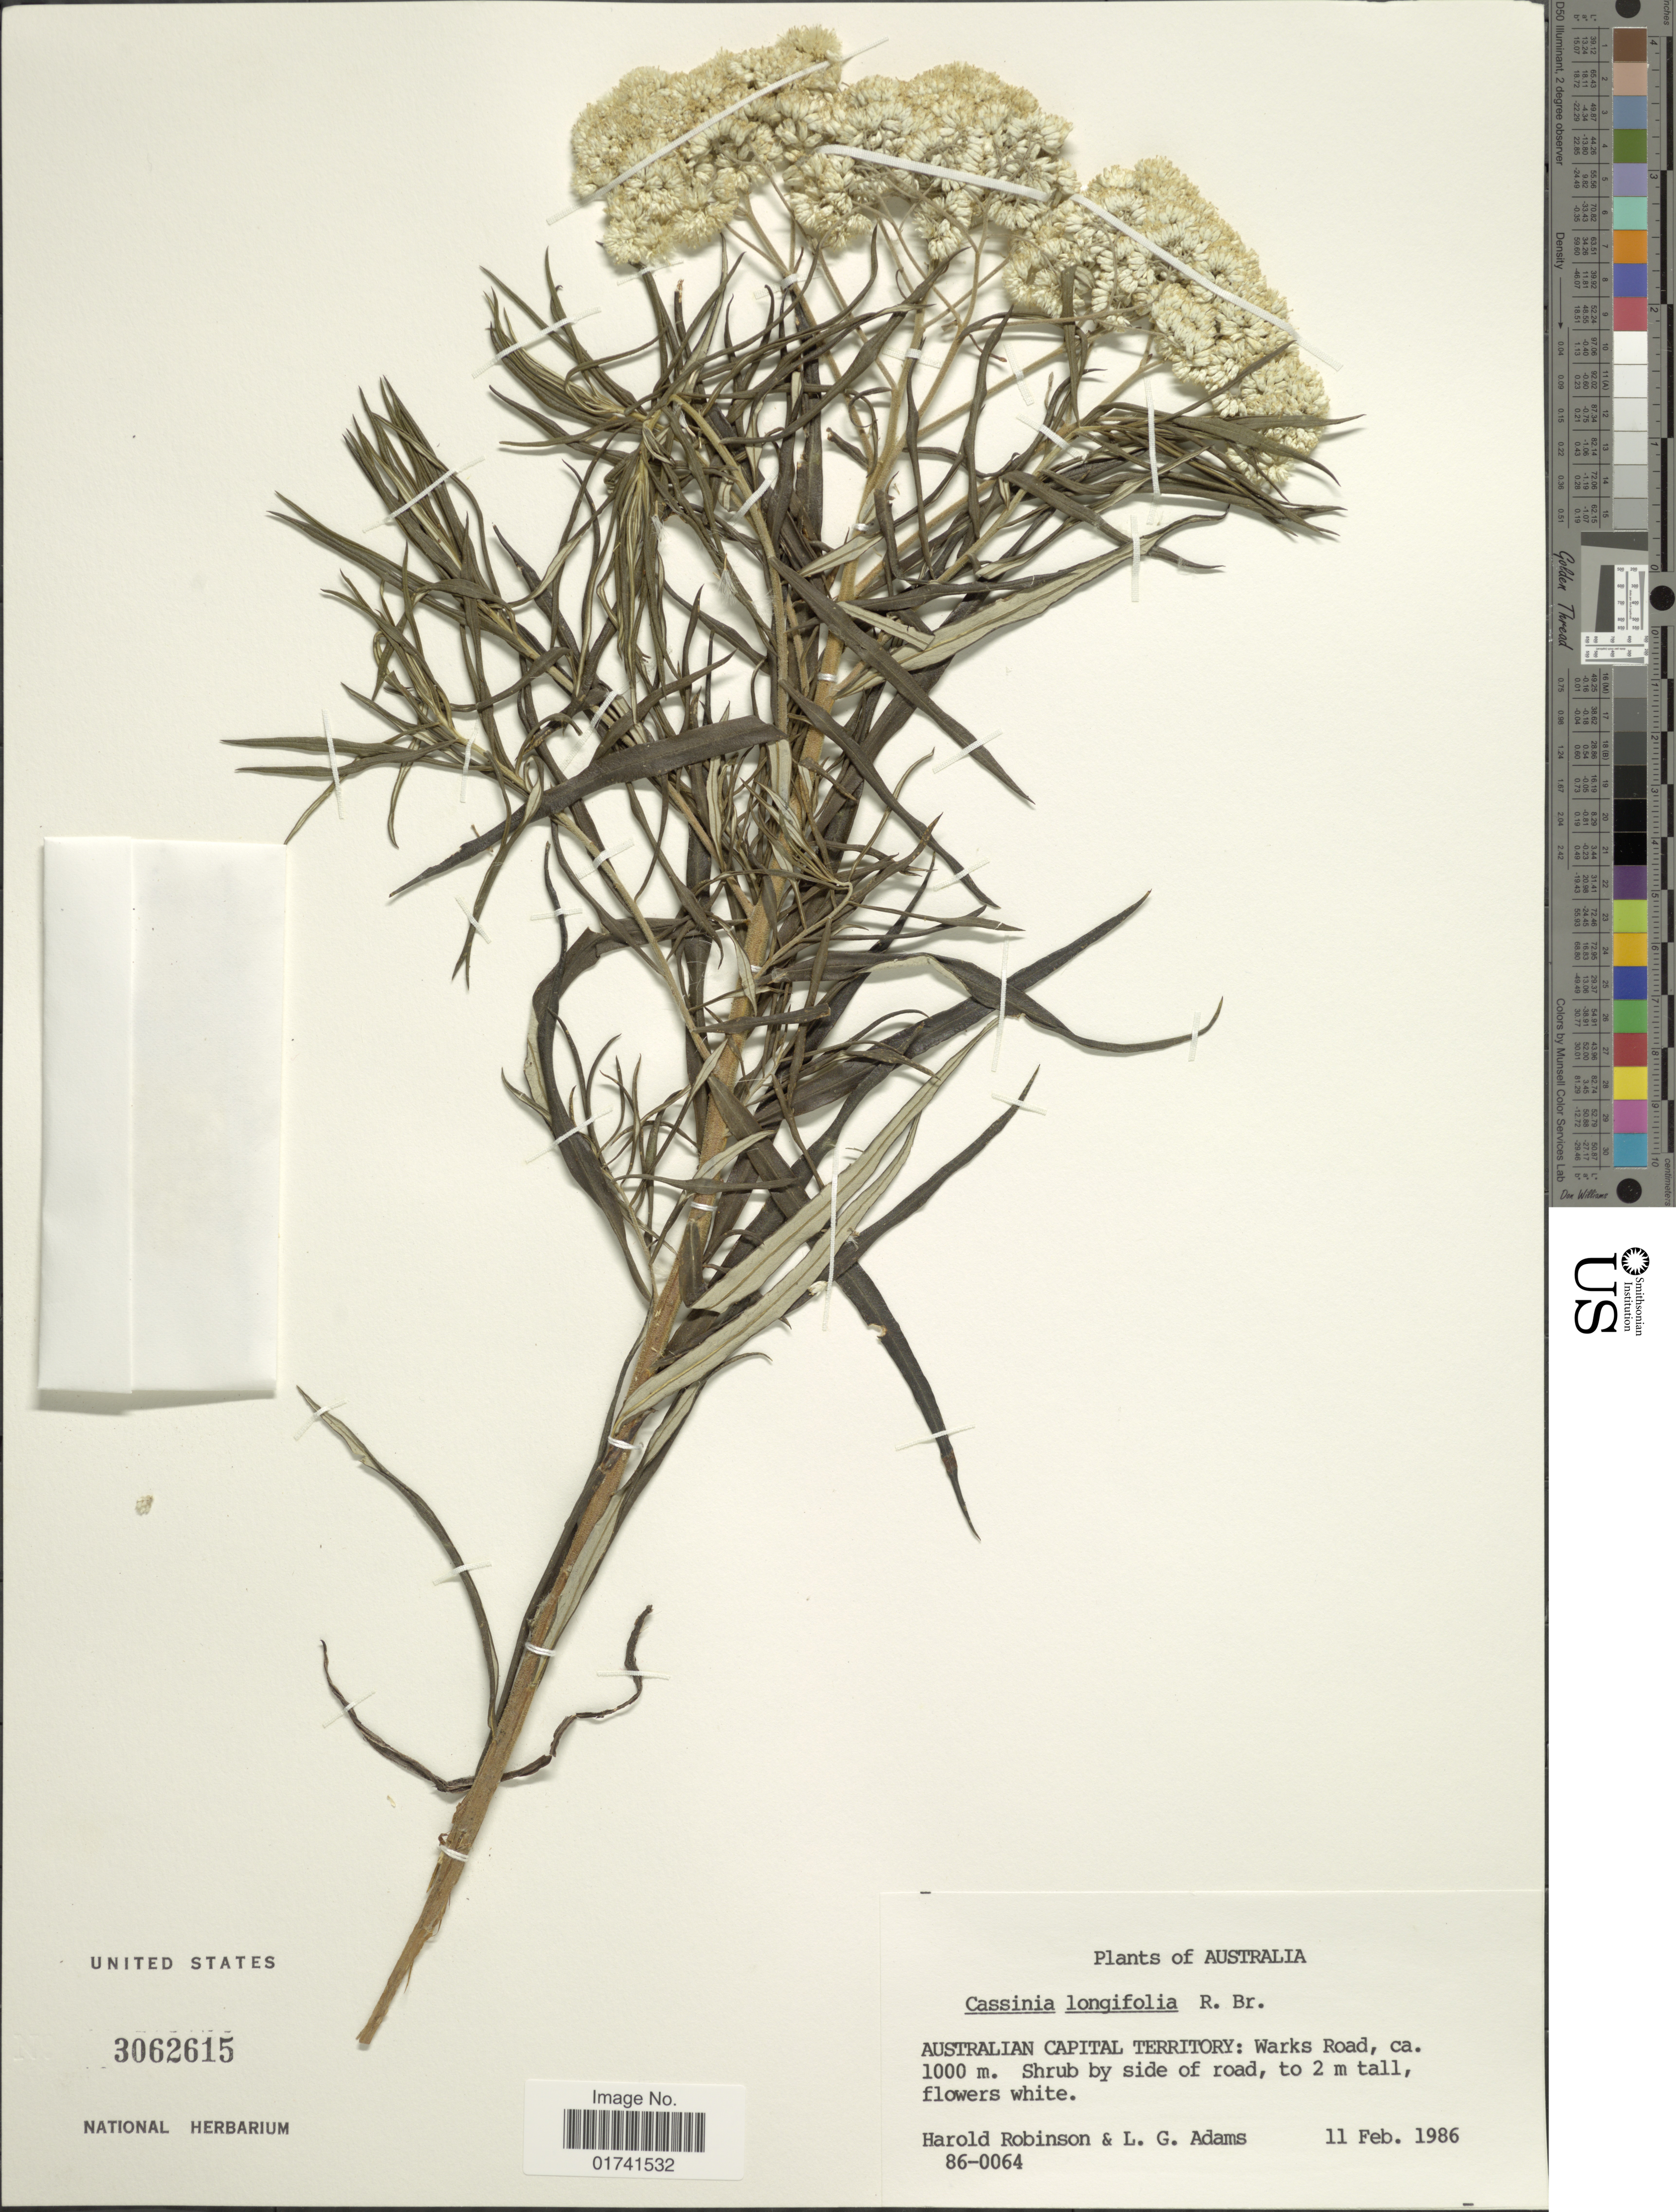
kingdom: Plantae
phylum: Tracheophyta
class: Magnoliopsida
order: Asterales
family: Asteraceae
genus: Cassinia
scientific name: Cassinia longifolia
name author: R. Br.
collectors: H. Robinson & L. G. Adams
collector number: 86-0064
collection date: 1986-02-11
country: Australia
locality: Australian Capital Territory: Warks Road, shrub by side of road.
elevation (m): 1000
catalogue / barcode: US 3062615